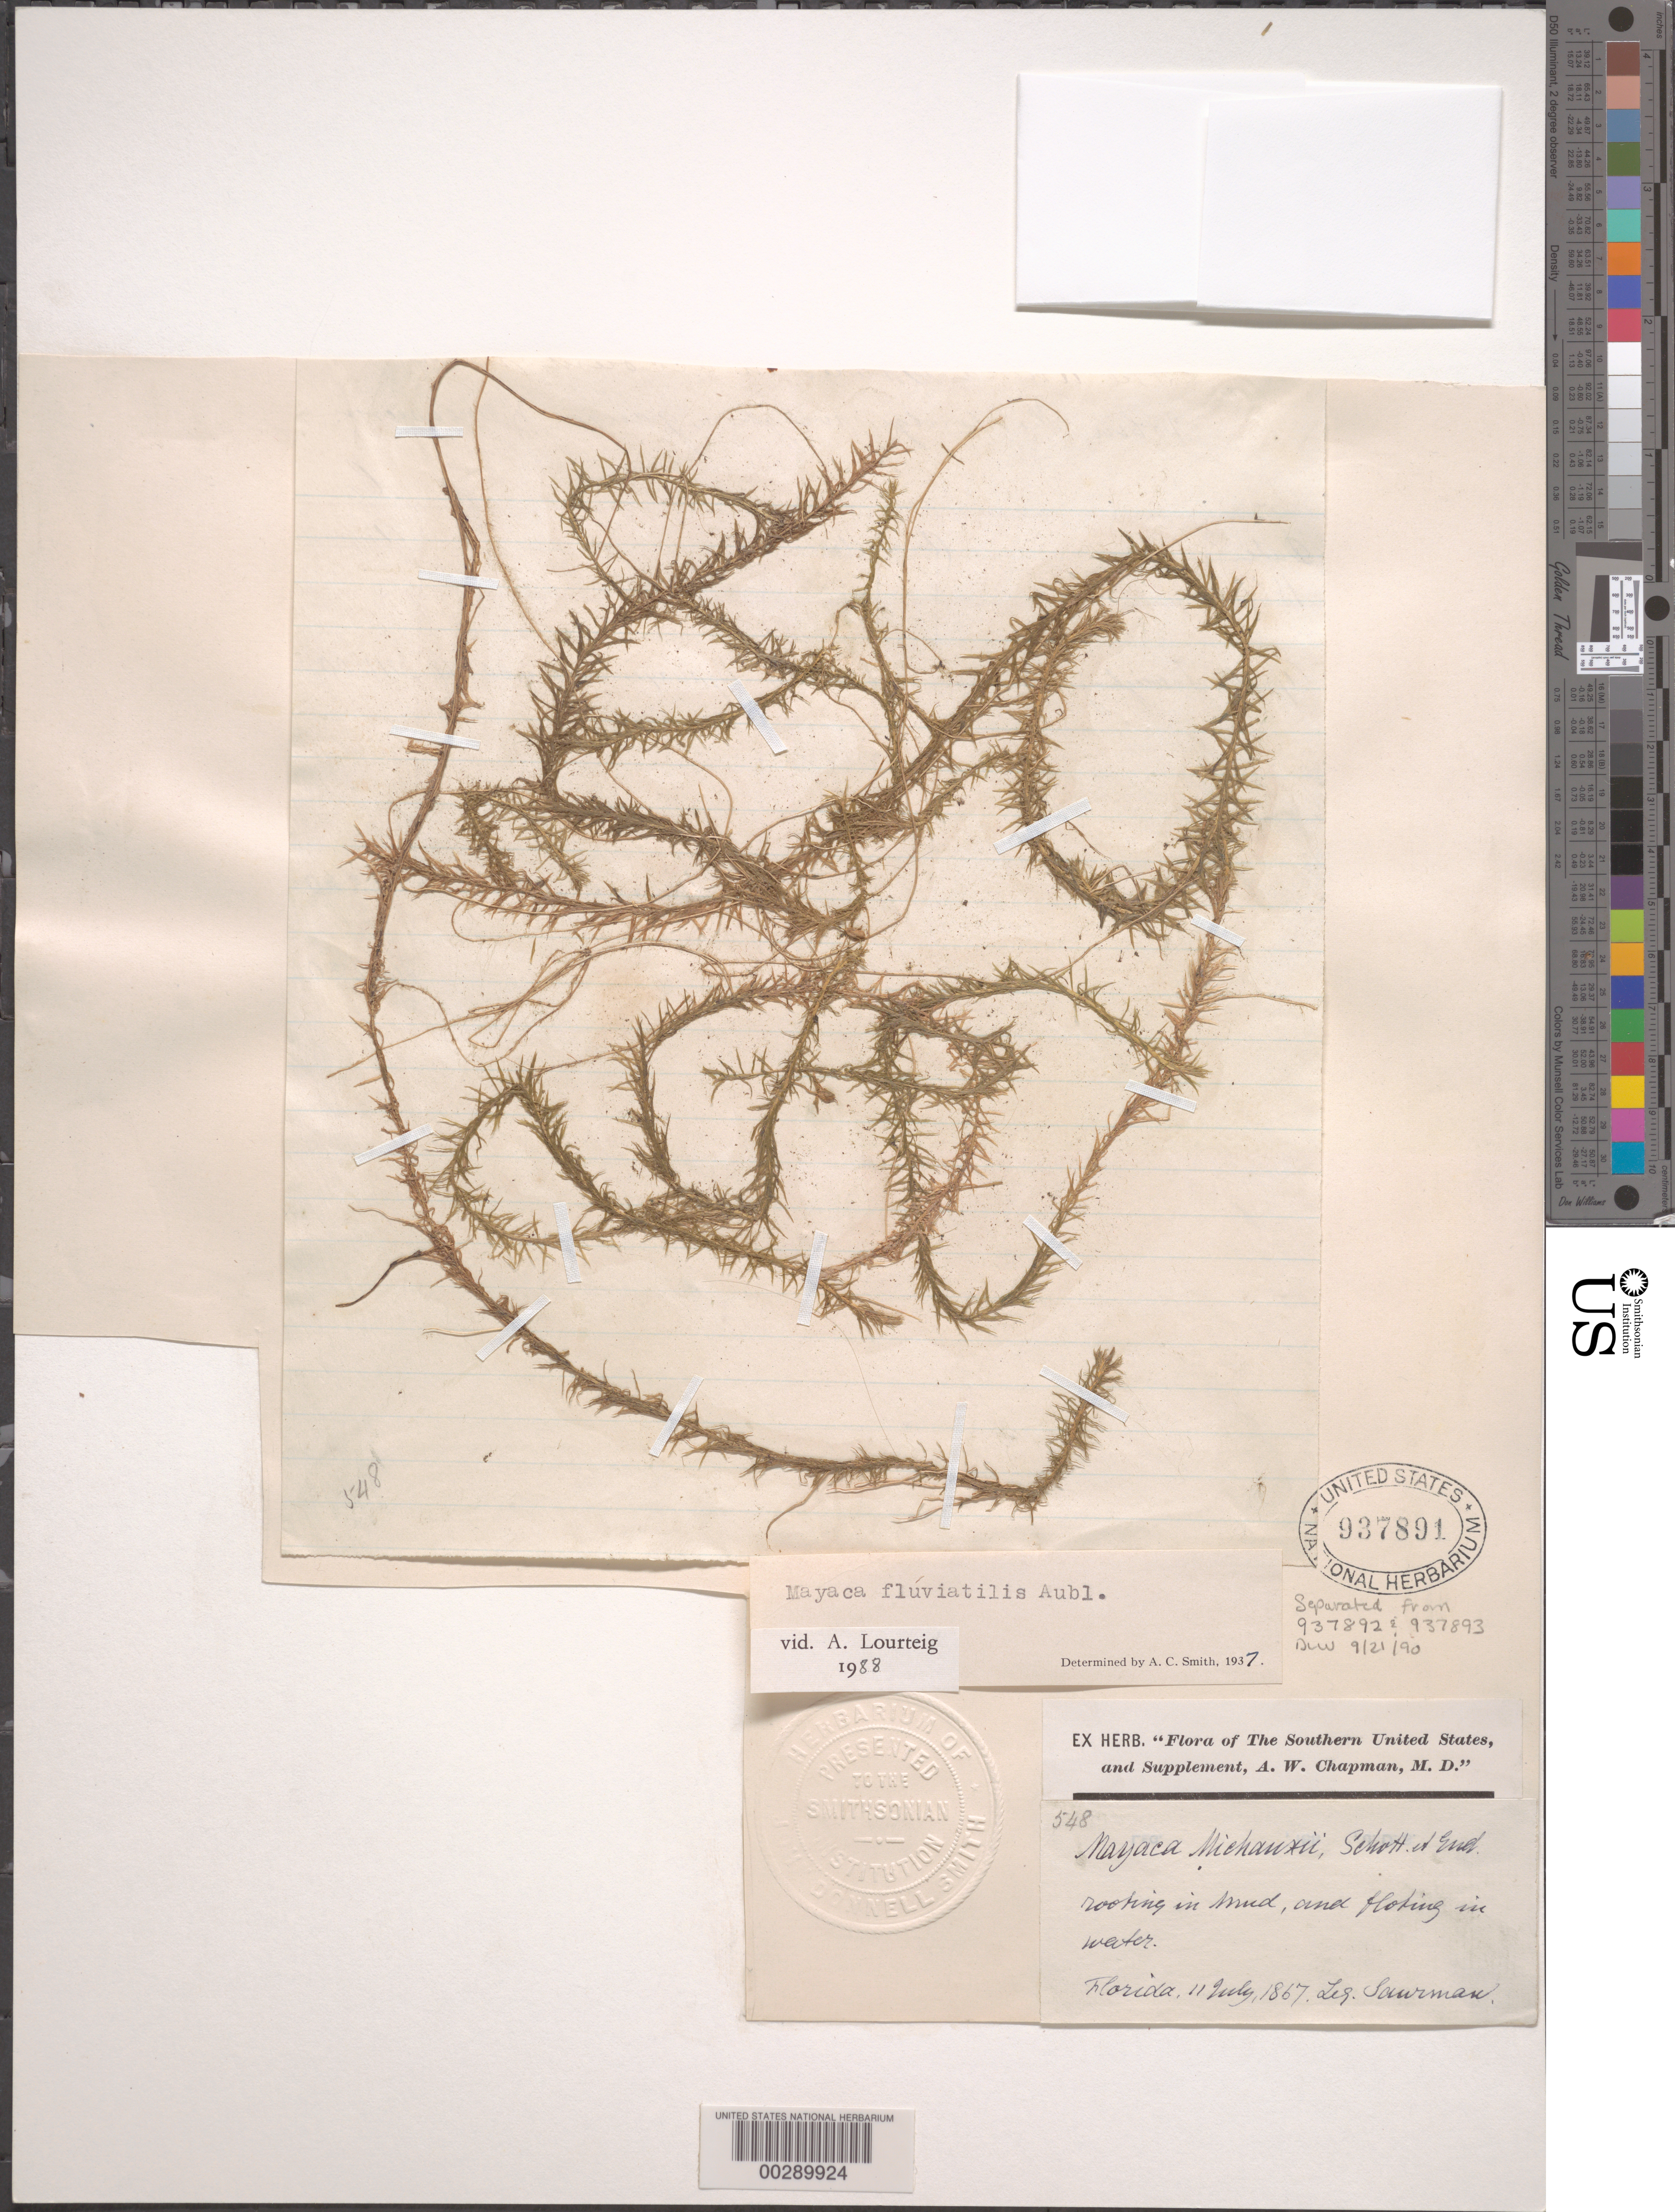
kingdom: Plantae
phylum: Tracheophyta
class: Liliopsida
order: Poales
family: Mayacaceae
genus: Mayaca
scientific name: Mayaca fluviatilis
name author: Aubl.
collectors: -. Saurman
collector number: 548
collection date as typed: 11 Jul 1867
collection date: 1867-07-11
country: United States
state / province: Florida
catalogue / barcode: US 937891